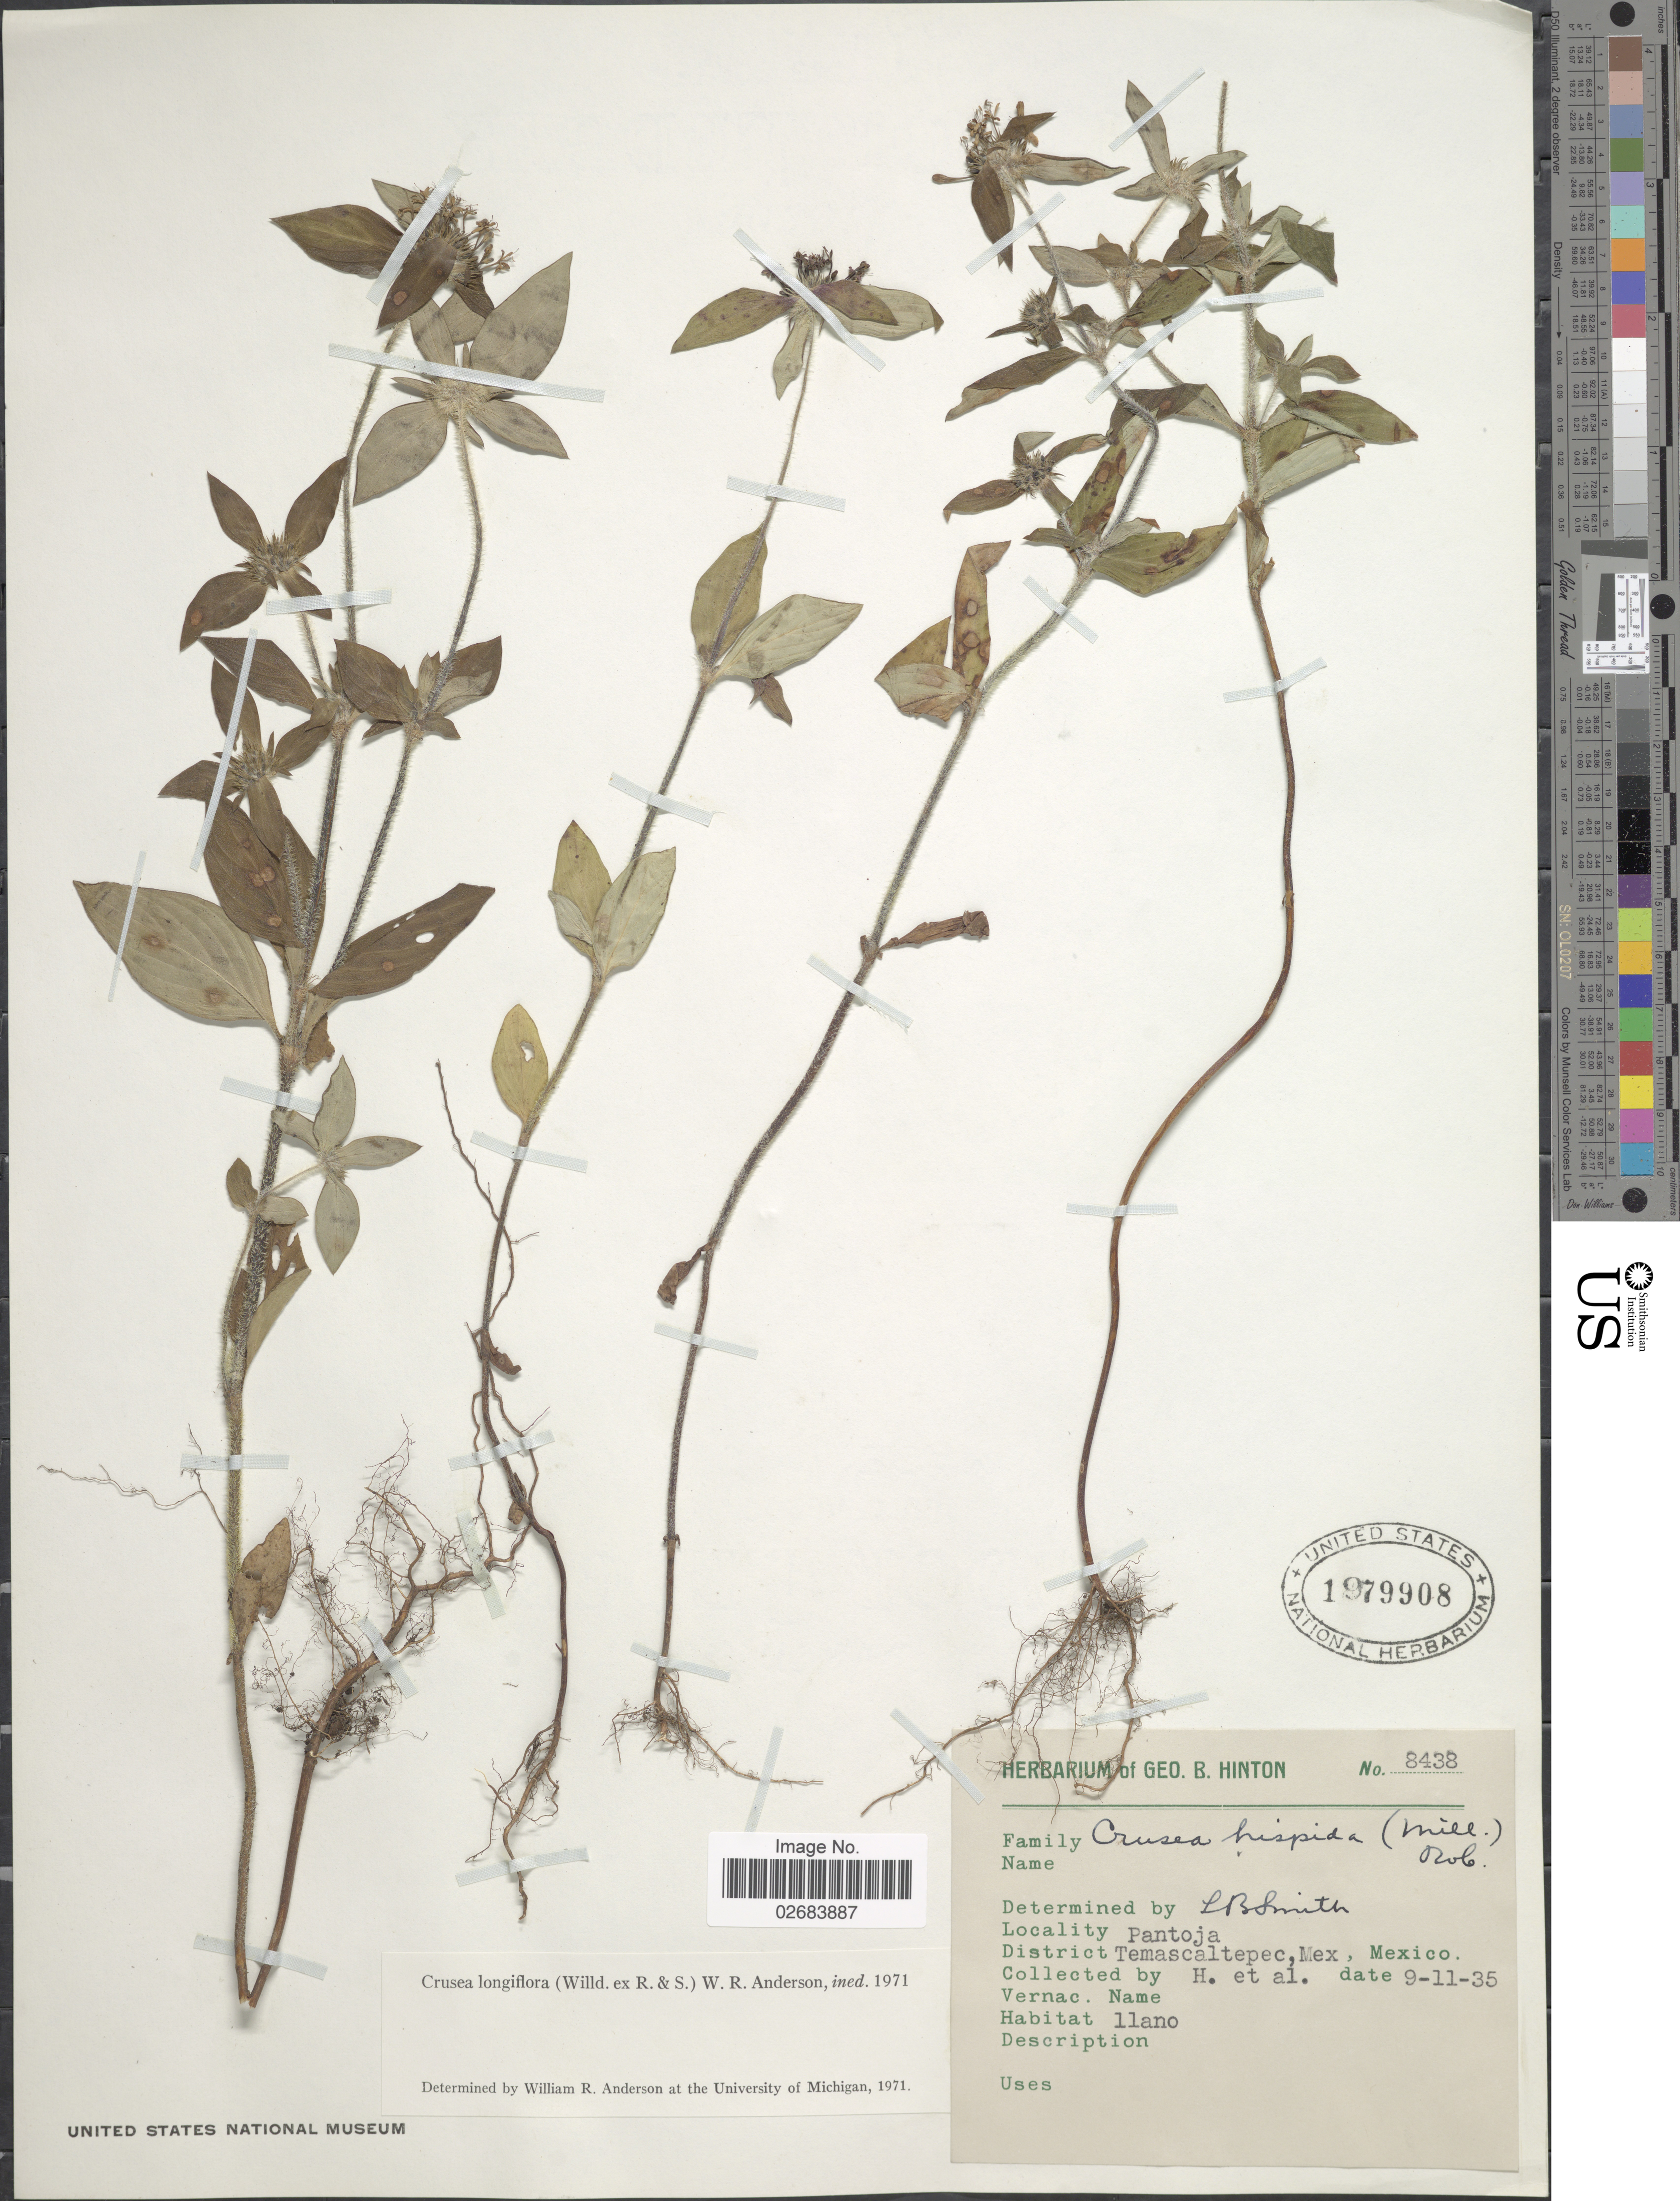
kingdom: Plantae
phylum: Tracheophyta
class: Magnoliopsida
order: Gentianales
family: Rubiaceae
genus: Crusea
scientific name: Crusea longiflora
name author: (Willd. ex Roem. & Schult.) W.R. Anderson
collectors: G. B. Hinton & et al.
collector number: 8438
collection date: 1935-09-11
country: Mexico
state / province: México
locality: Pantoja, District Temascaltepec.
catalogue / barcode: US 1979908